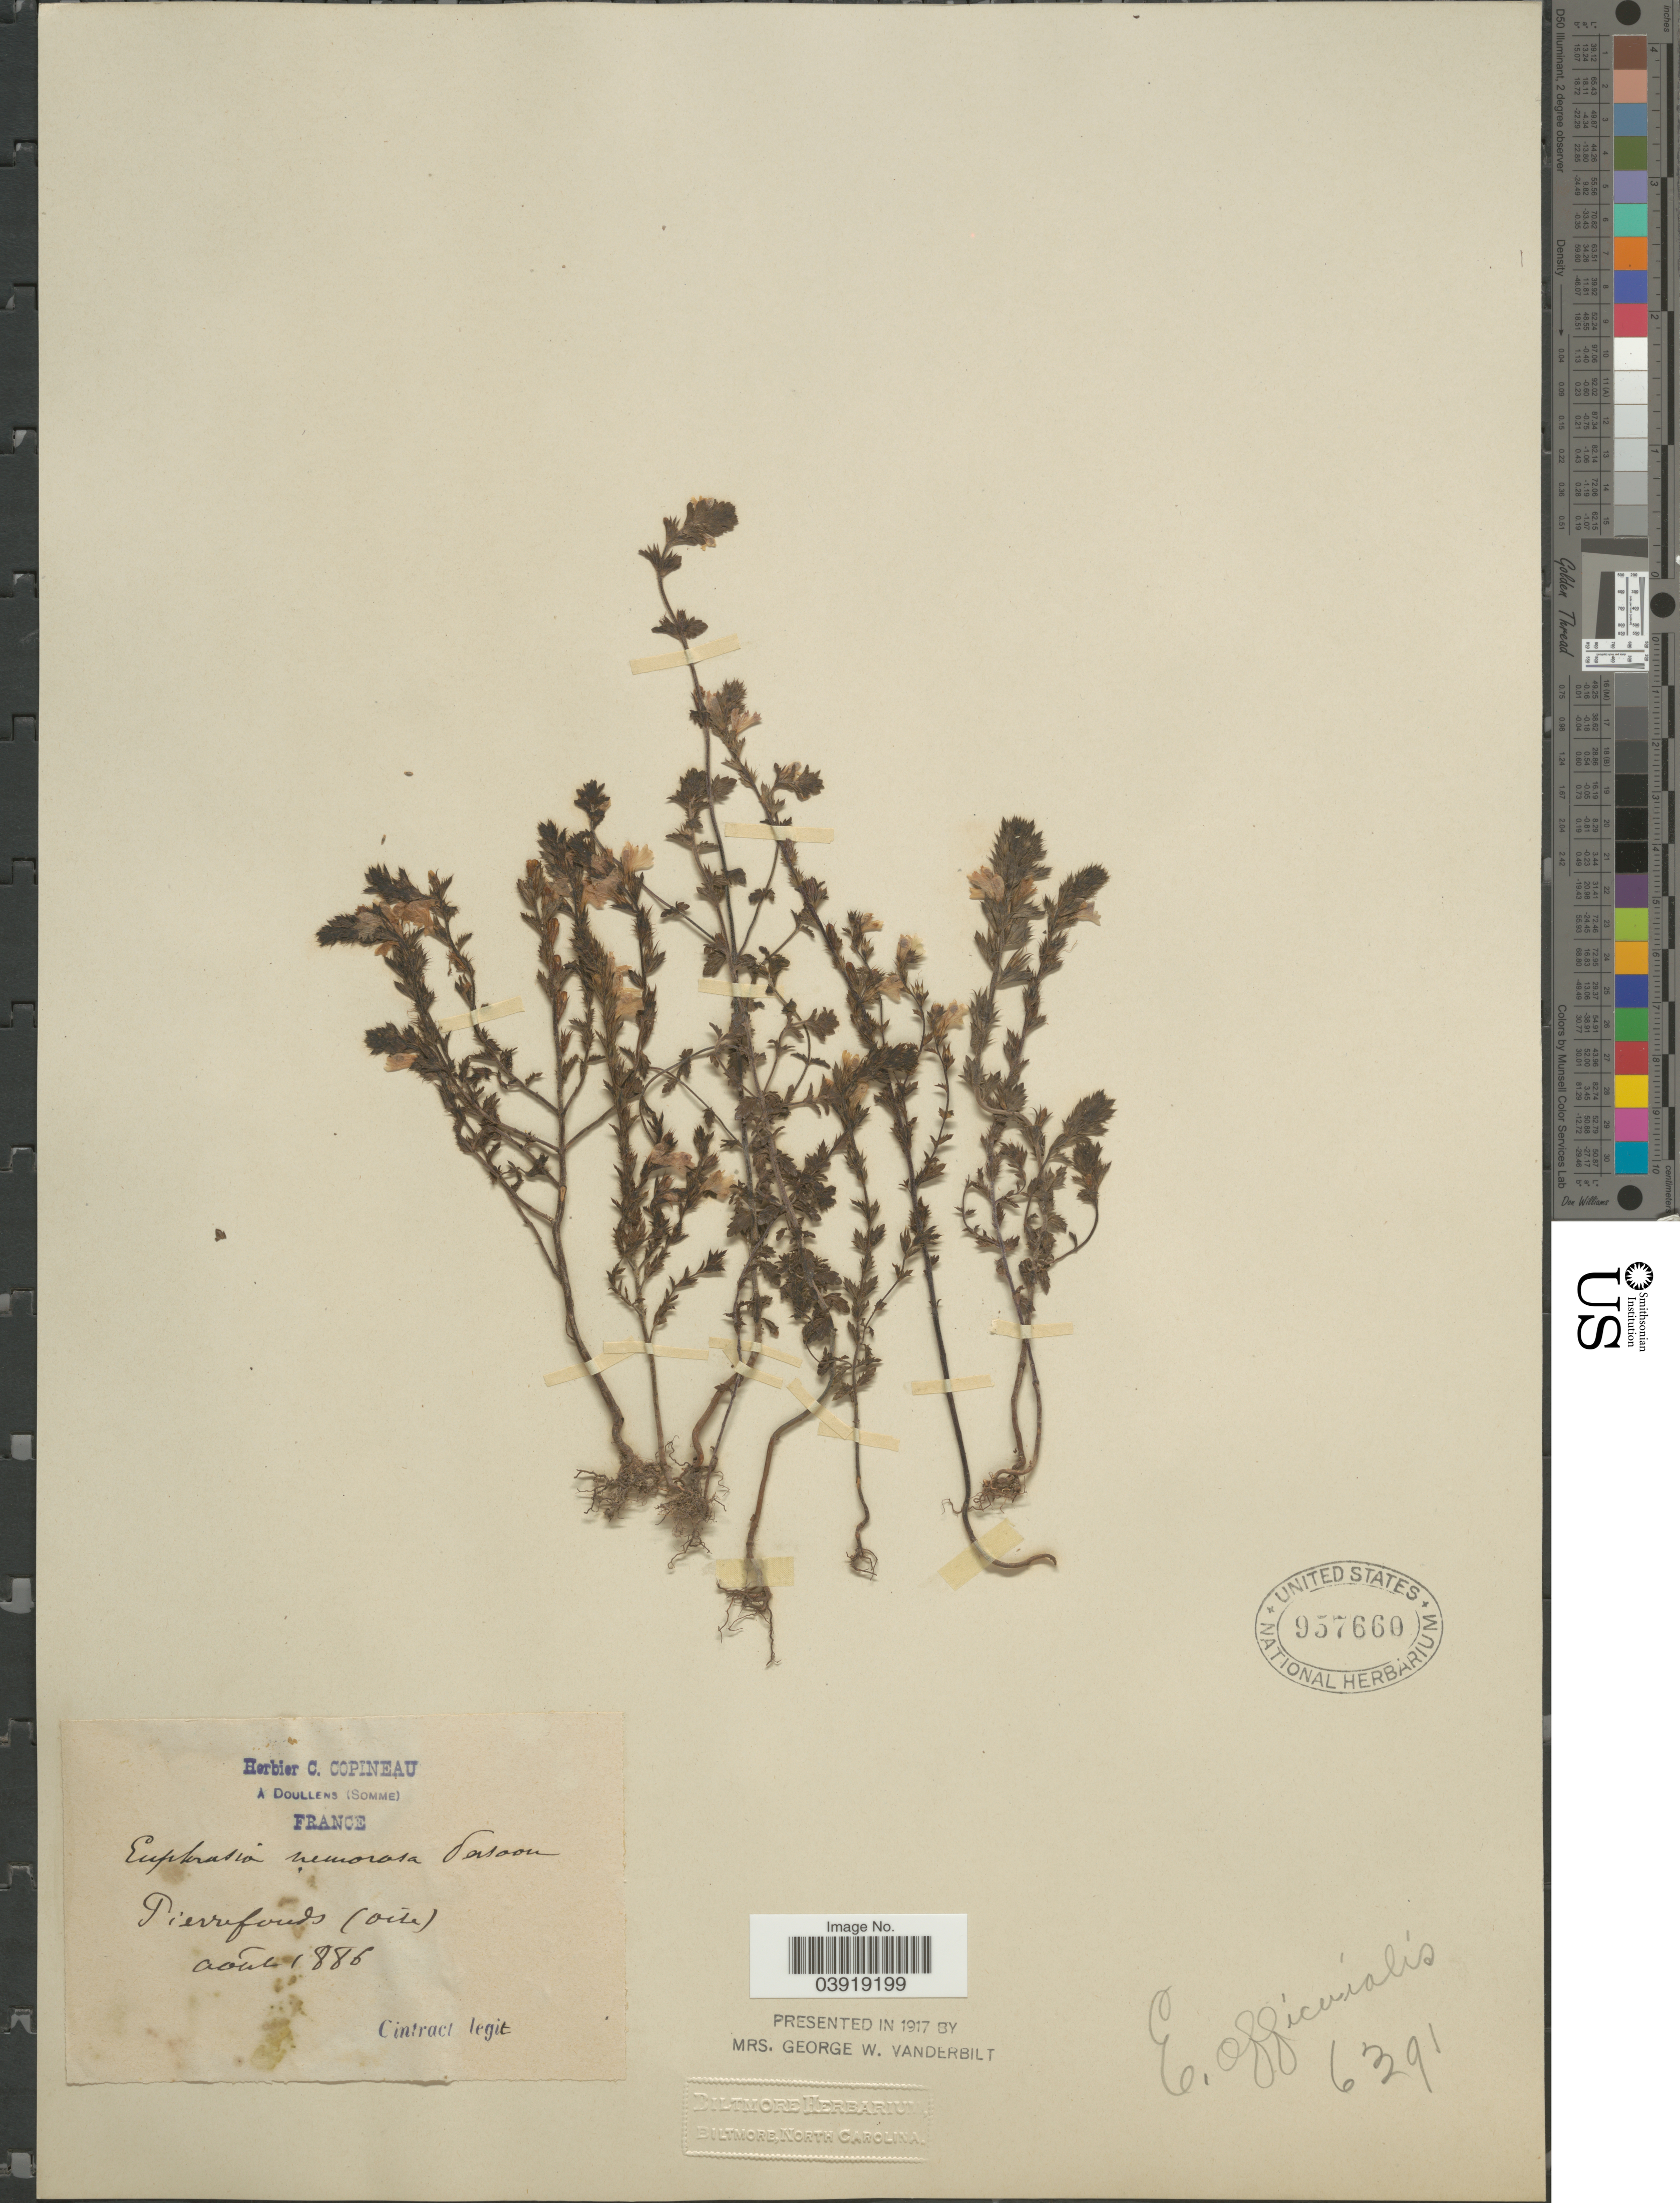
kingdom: Plantae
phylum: Tracheophyta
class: Magnoliopsida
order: Lamiales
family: Orobanchaceae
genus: Euphrasia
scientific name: Euphrasia nemorosa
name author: (Pers.) Wallr.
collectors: Cintract, --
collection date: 1886-08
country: France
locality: Pierrefonds (Oise).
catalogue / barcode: US 957660